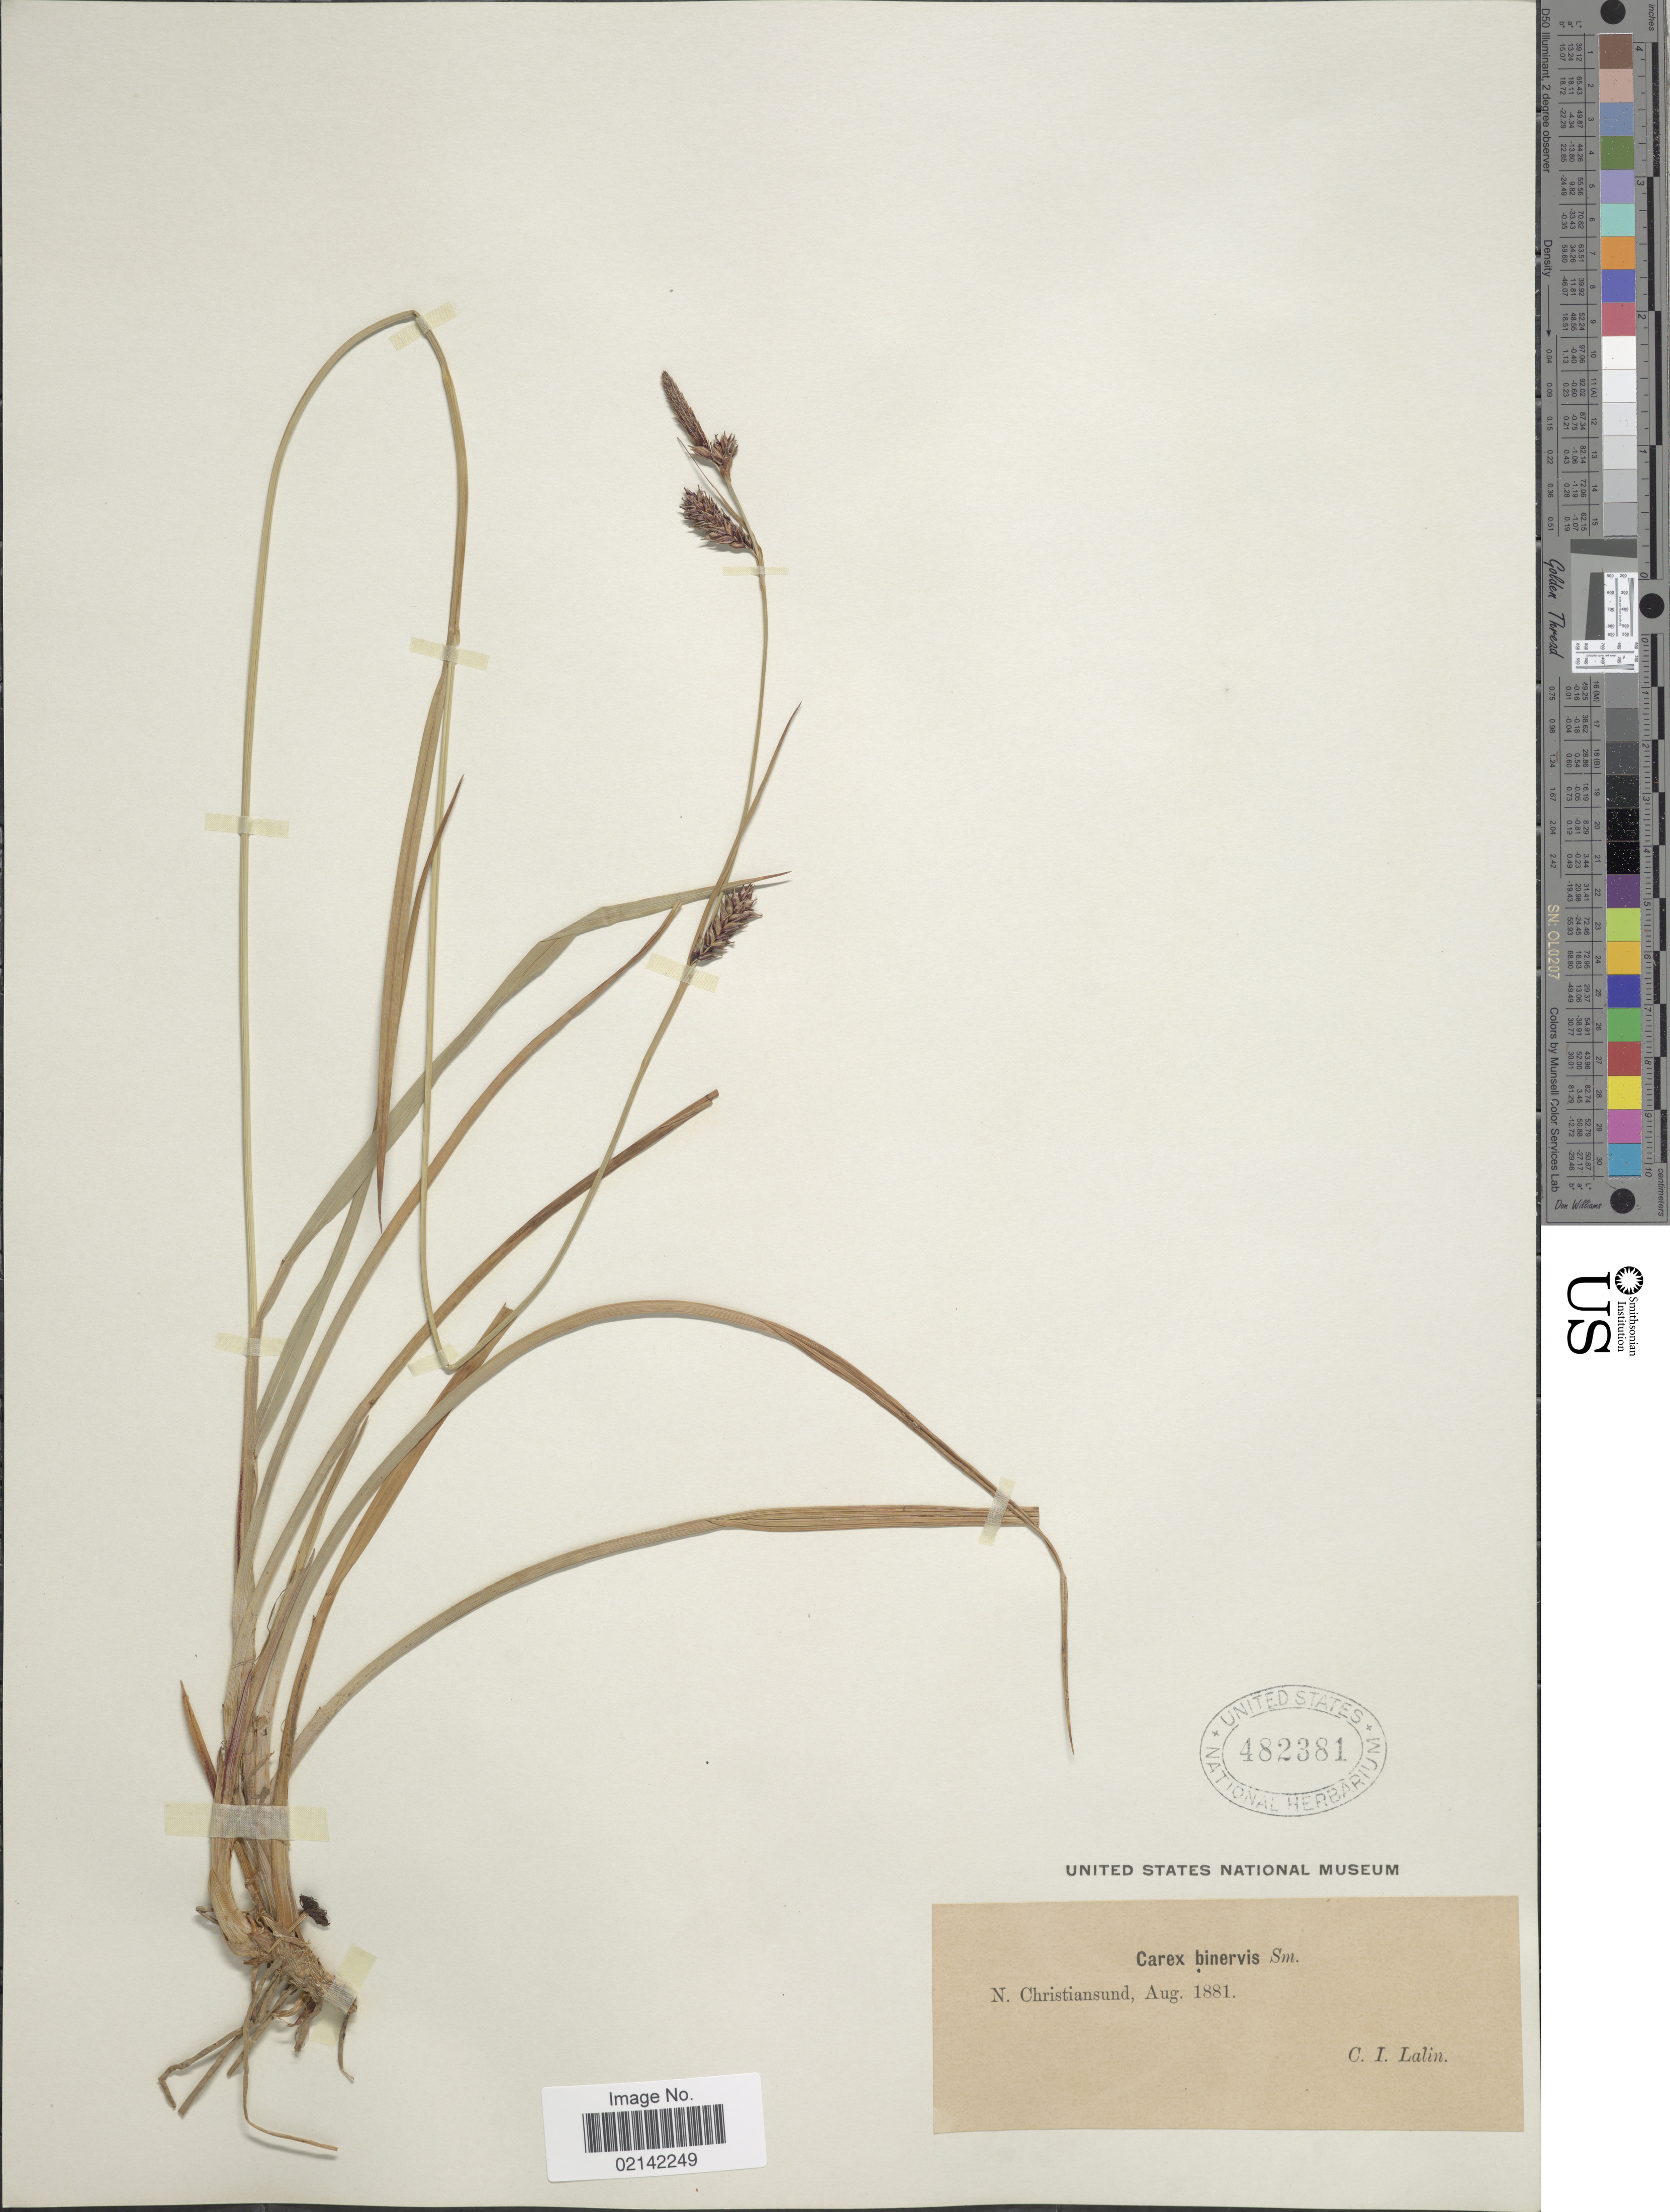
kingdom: Plantae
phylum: Tracheophyta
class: Liliopsida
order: Poales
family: Cyperaceae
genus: Carex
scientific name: Carex binervis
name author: Sm.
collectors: C. Lalin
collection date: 1881-08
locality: N. Christiansund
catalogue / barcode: US 482381